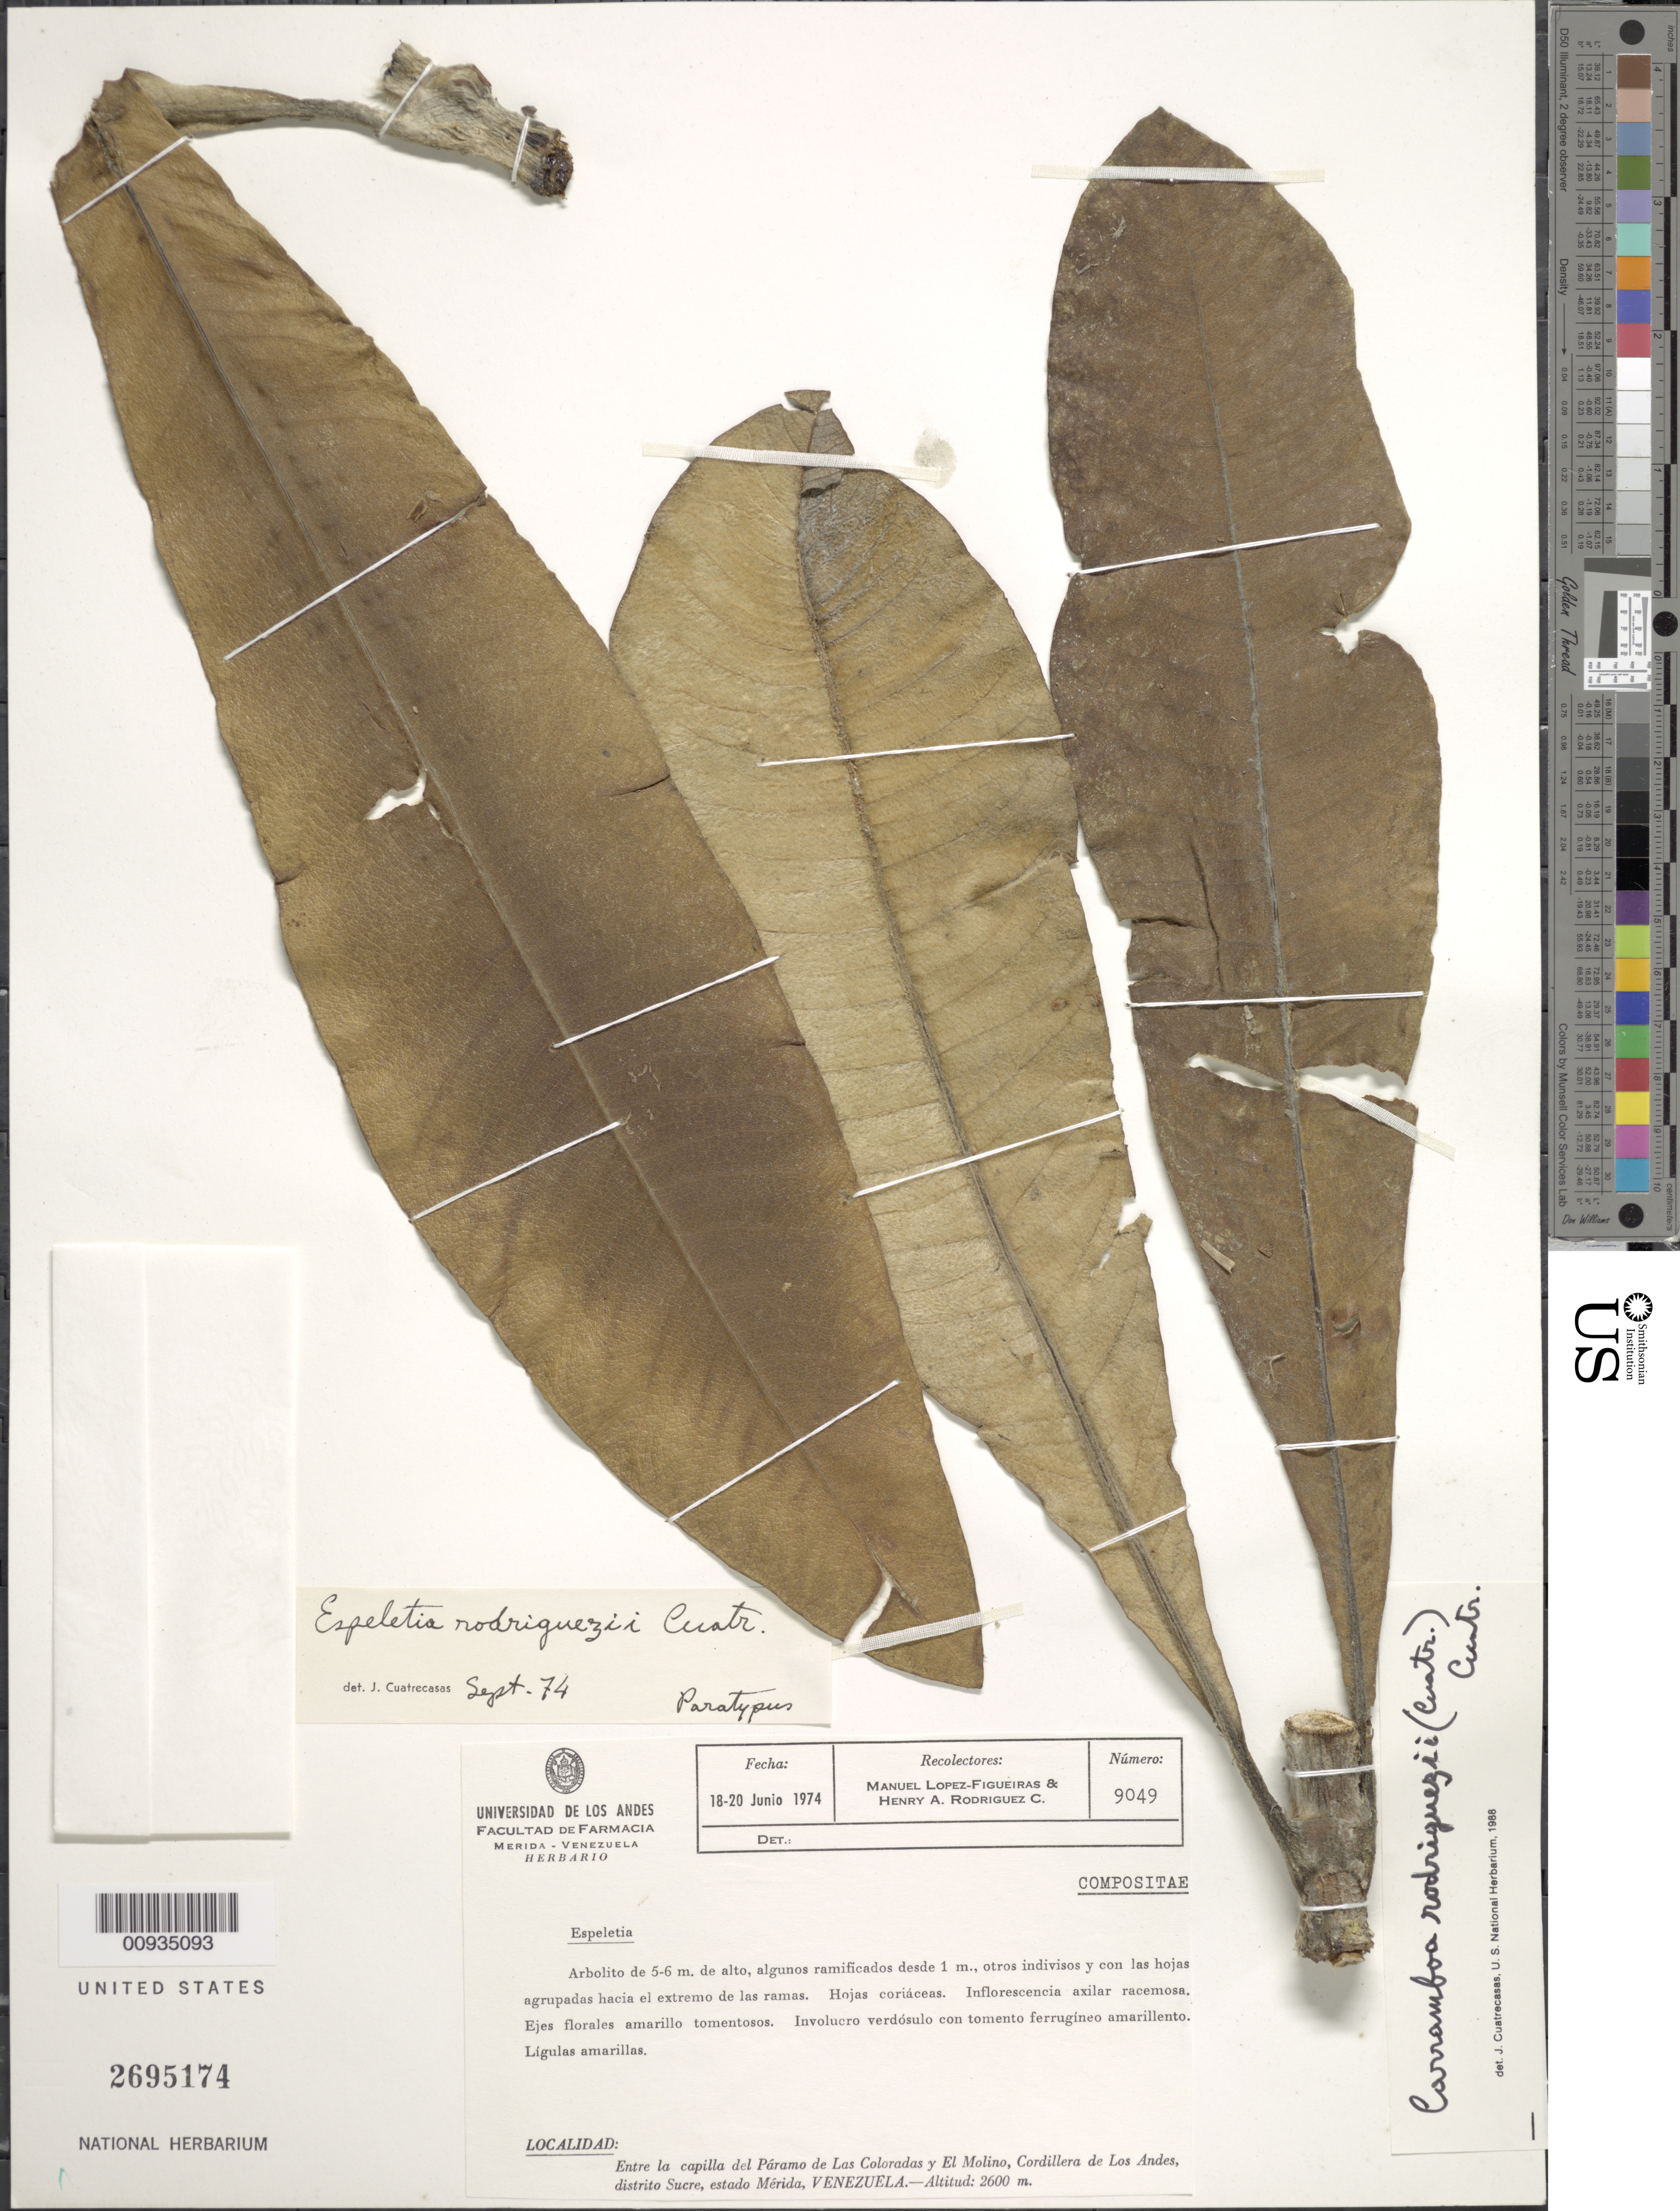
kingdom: Plantae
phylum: Tracheophyta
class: Magnoliopsida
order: Asterales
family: Asteraceae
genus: Carramboa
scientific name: Carramboa rodriguezii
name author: (Cuatrec.) Cuatrec.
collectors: M. López Figueiras & H. Rodriguez-Carrasquero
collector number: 9049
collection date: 1974-06-18/1974-06-20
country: Venezuela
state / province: Mérida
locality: Entre la capilla del Paramo de Las Coloradas y El Molino, Cordillera de Los Andes, distrito Sucre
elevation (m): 2600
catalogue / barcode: US 2695174